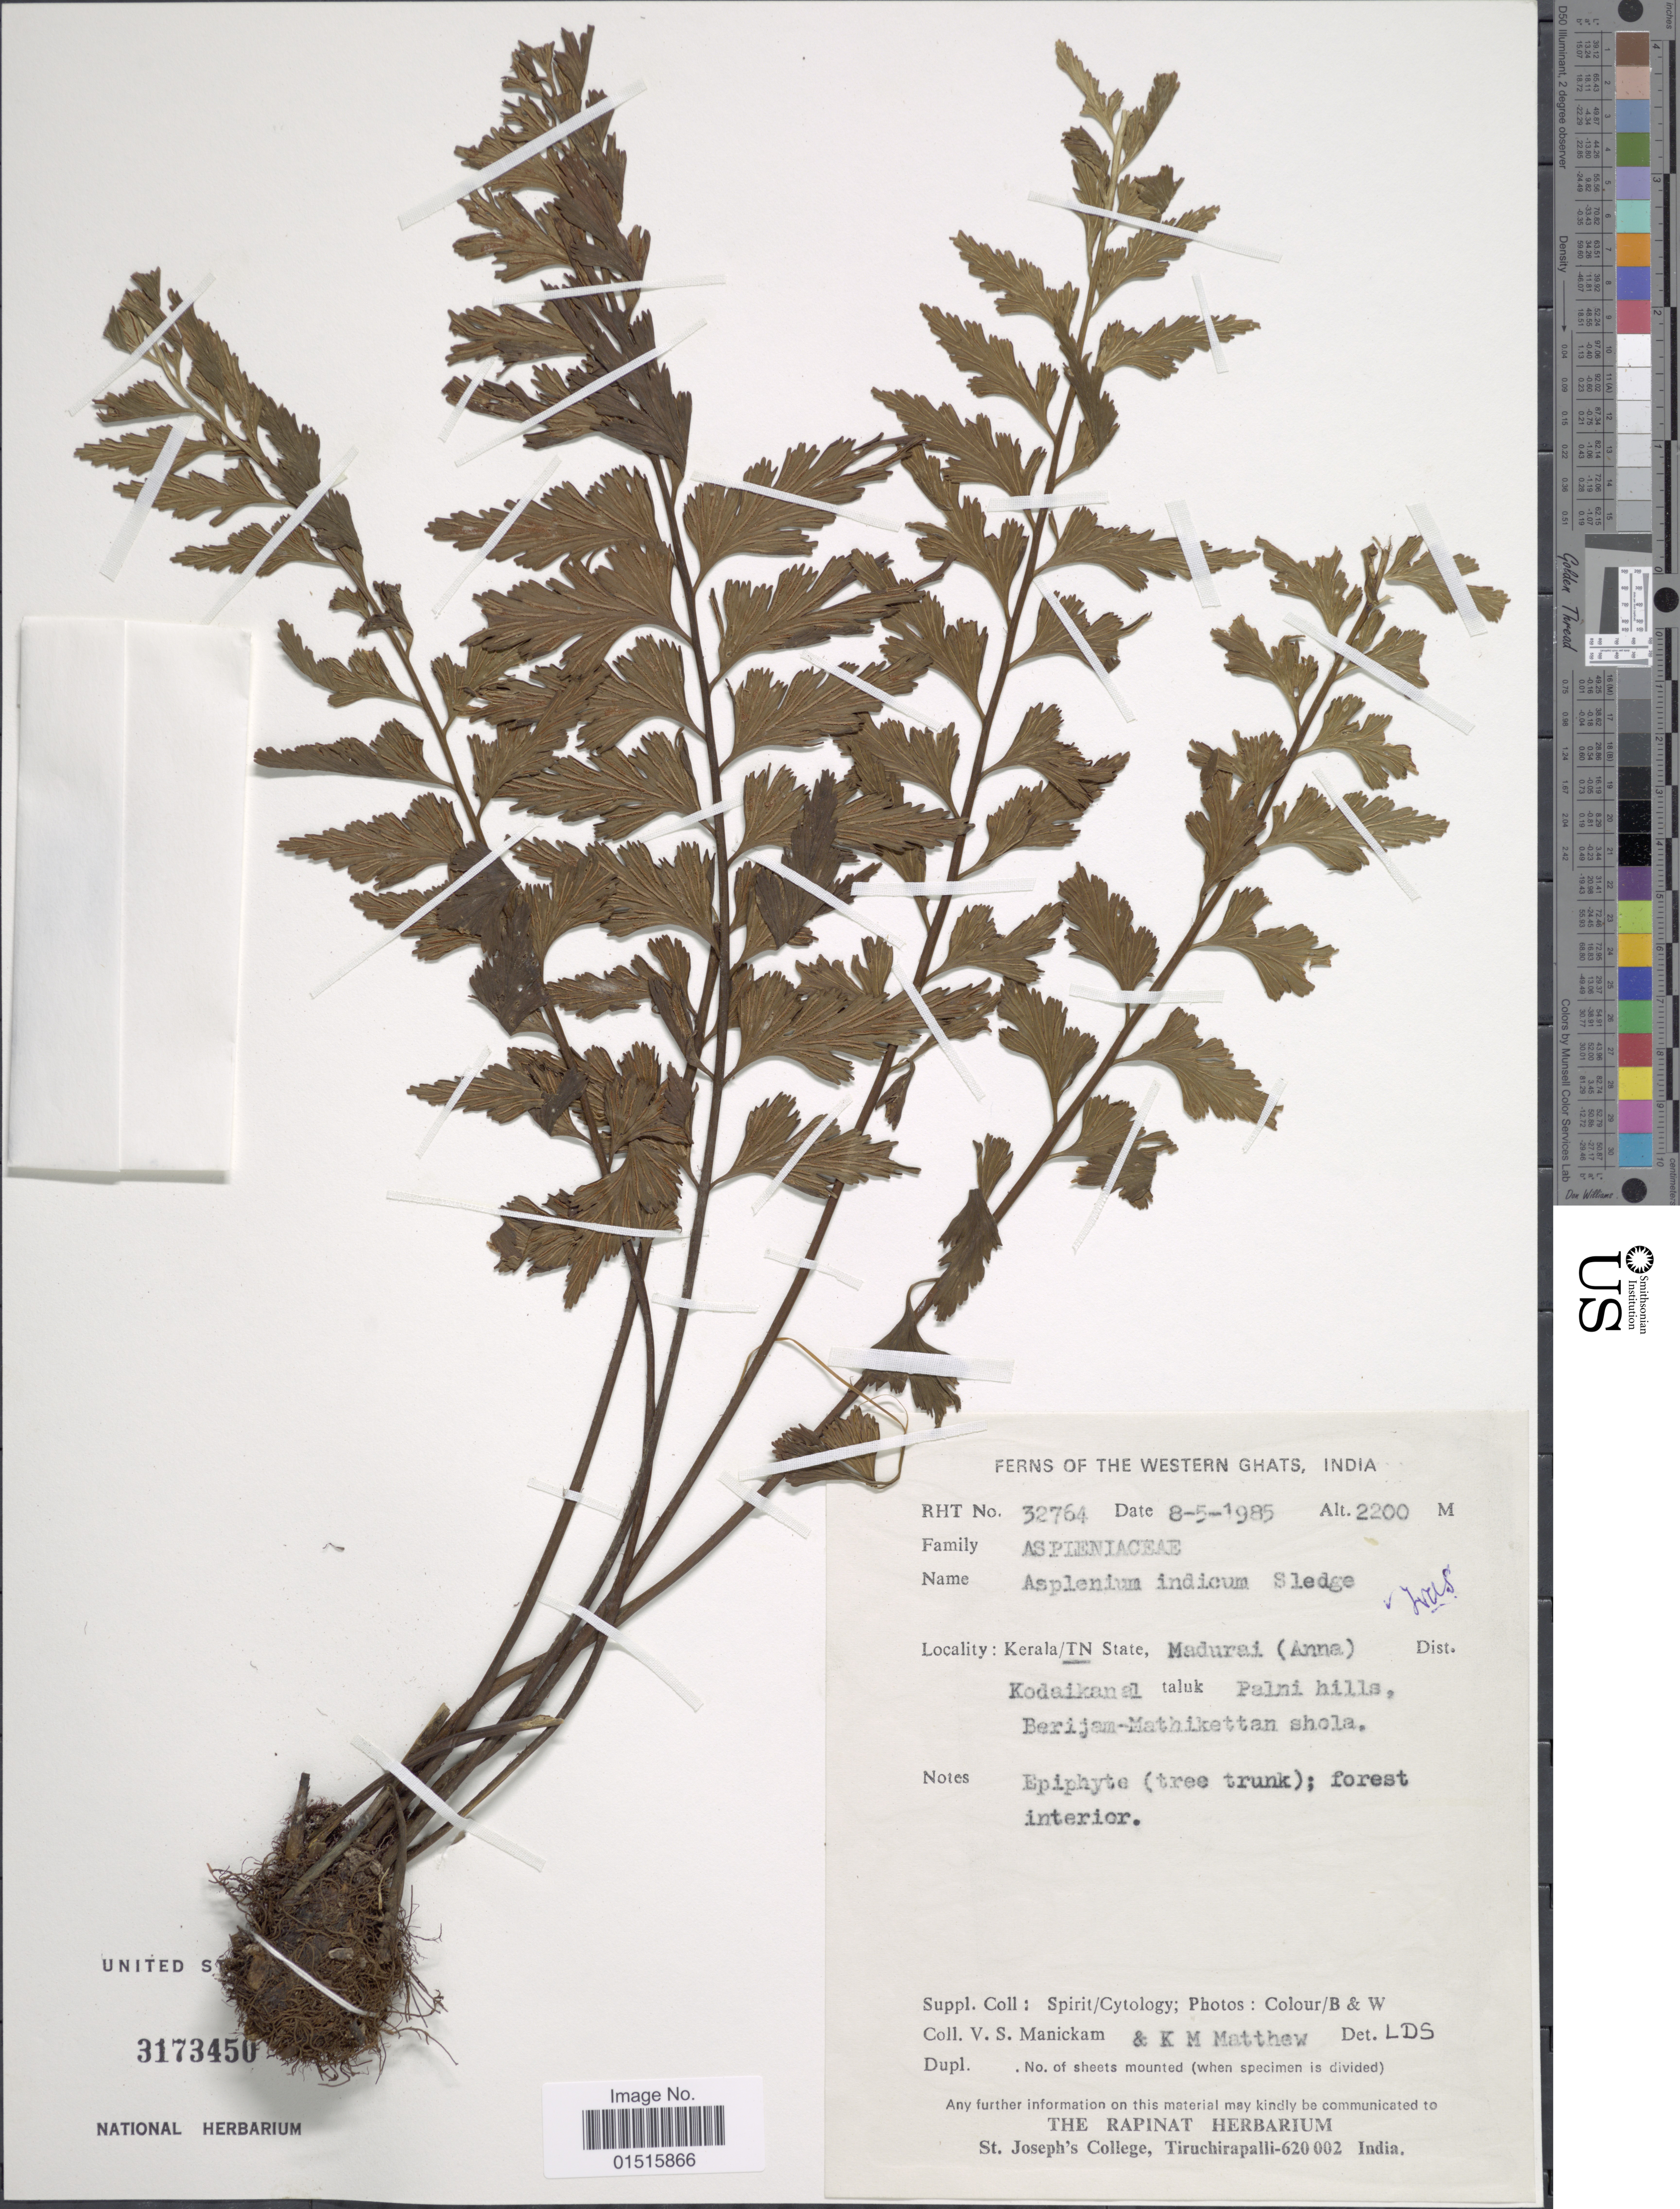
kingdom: Plantae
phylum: Tracheophyta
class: Polypodiopsida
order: Polypodiales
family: Aspleniaceae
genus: Asplenium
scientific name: Asplenium yoshinagae var. planicaule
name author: (Wall. ex Mett.) C.V. Morton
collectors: V. Manickam & K. M. Matthew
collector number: RHT 32764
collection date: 1985-05-08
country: India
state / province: Kerala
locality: The Western Ghats, TN State, Madurai (anna) Kodaikanal taluk Palni hills, Berijam-Mathikettan shola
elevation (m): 2200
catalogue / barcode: US 3173450